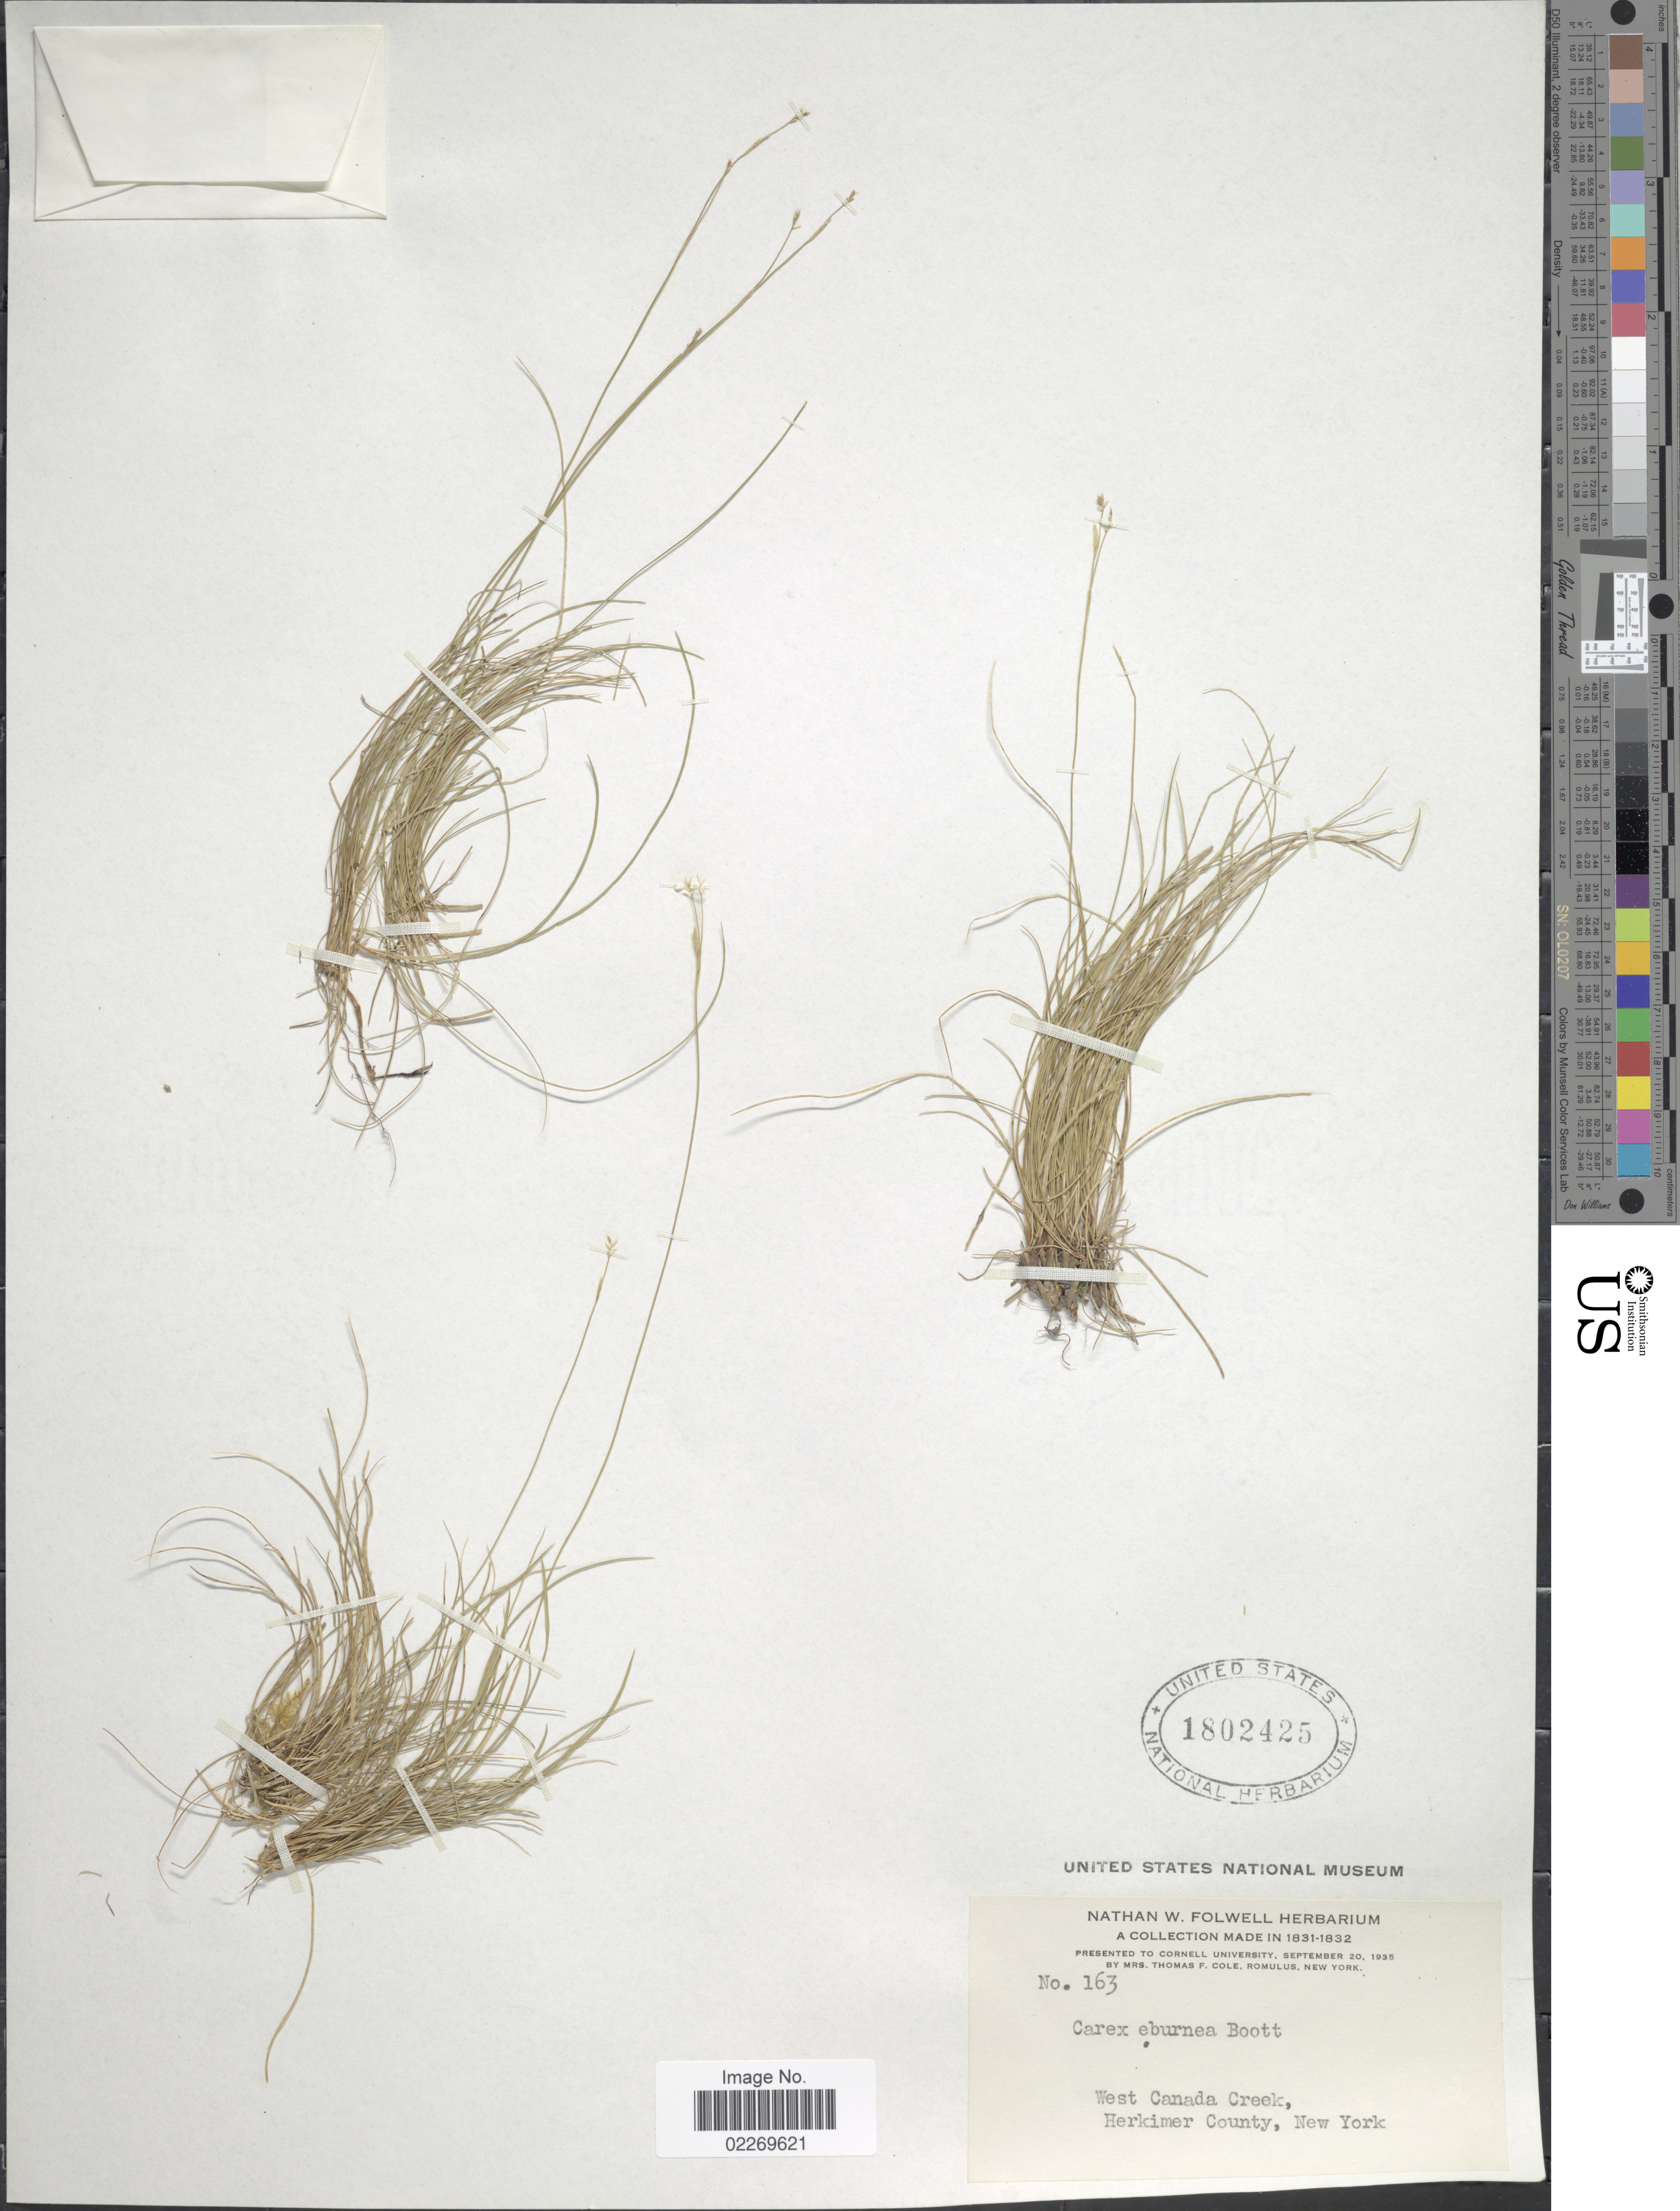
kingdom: Plantae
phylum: Tracheophyta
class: Liliopsida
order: Poales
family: Cyperaceae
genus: Carex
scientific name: Carex eburnea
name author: Boott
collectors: N. Folwell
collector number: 163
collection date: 1831/1832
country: United States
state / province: New York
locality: West Canada Creek, Herkimer County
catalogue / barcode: US 1802425